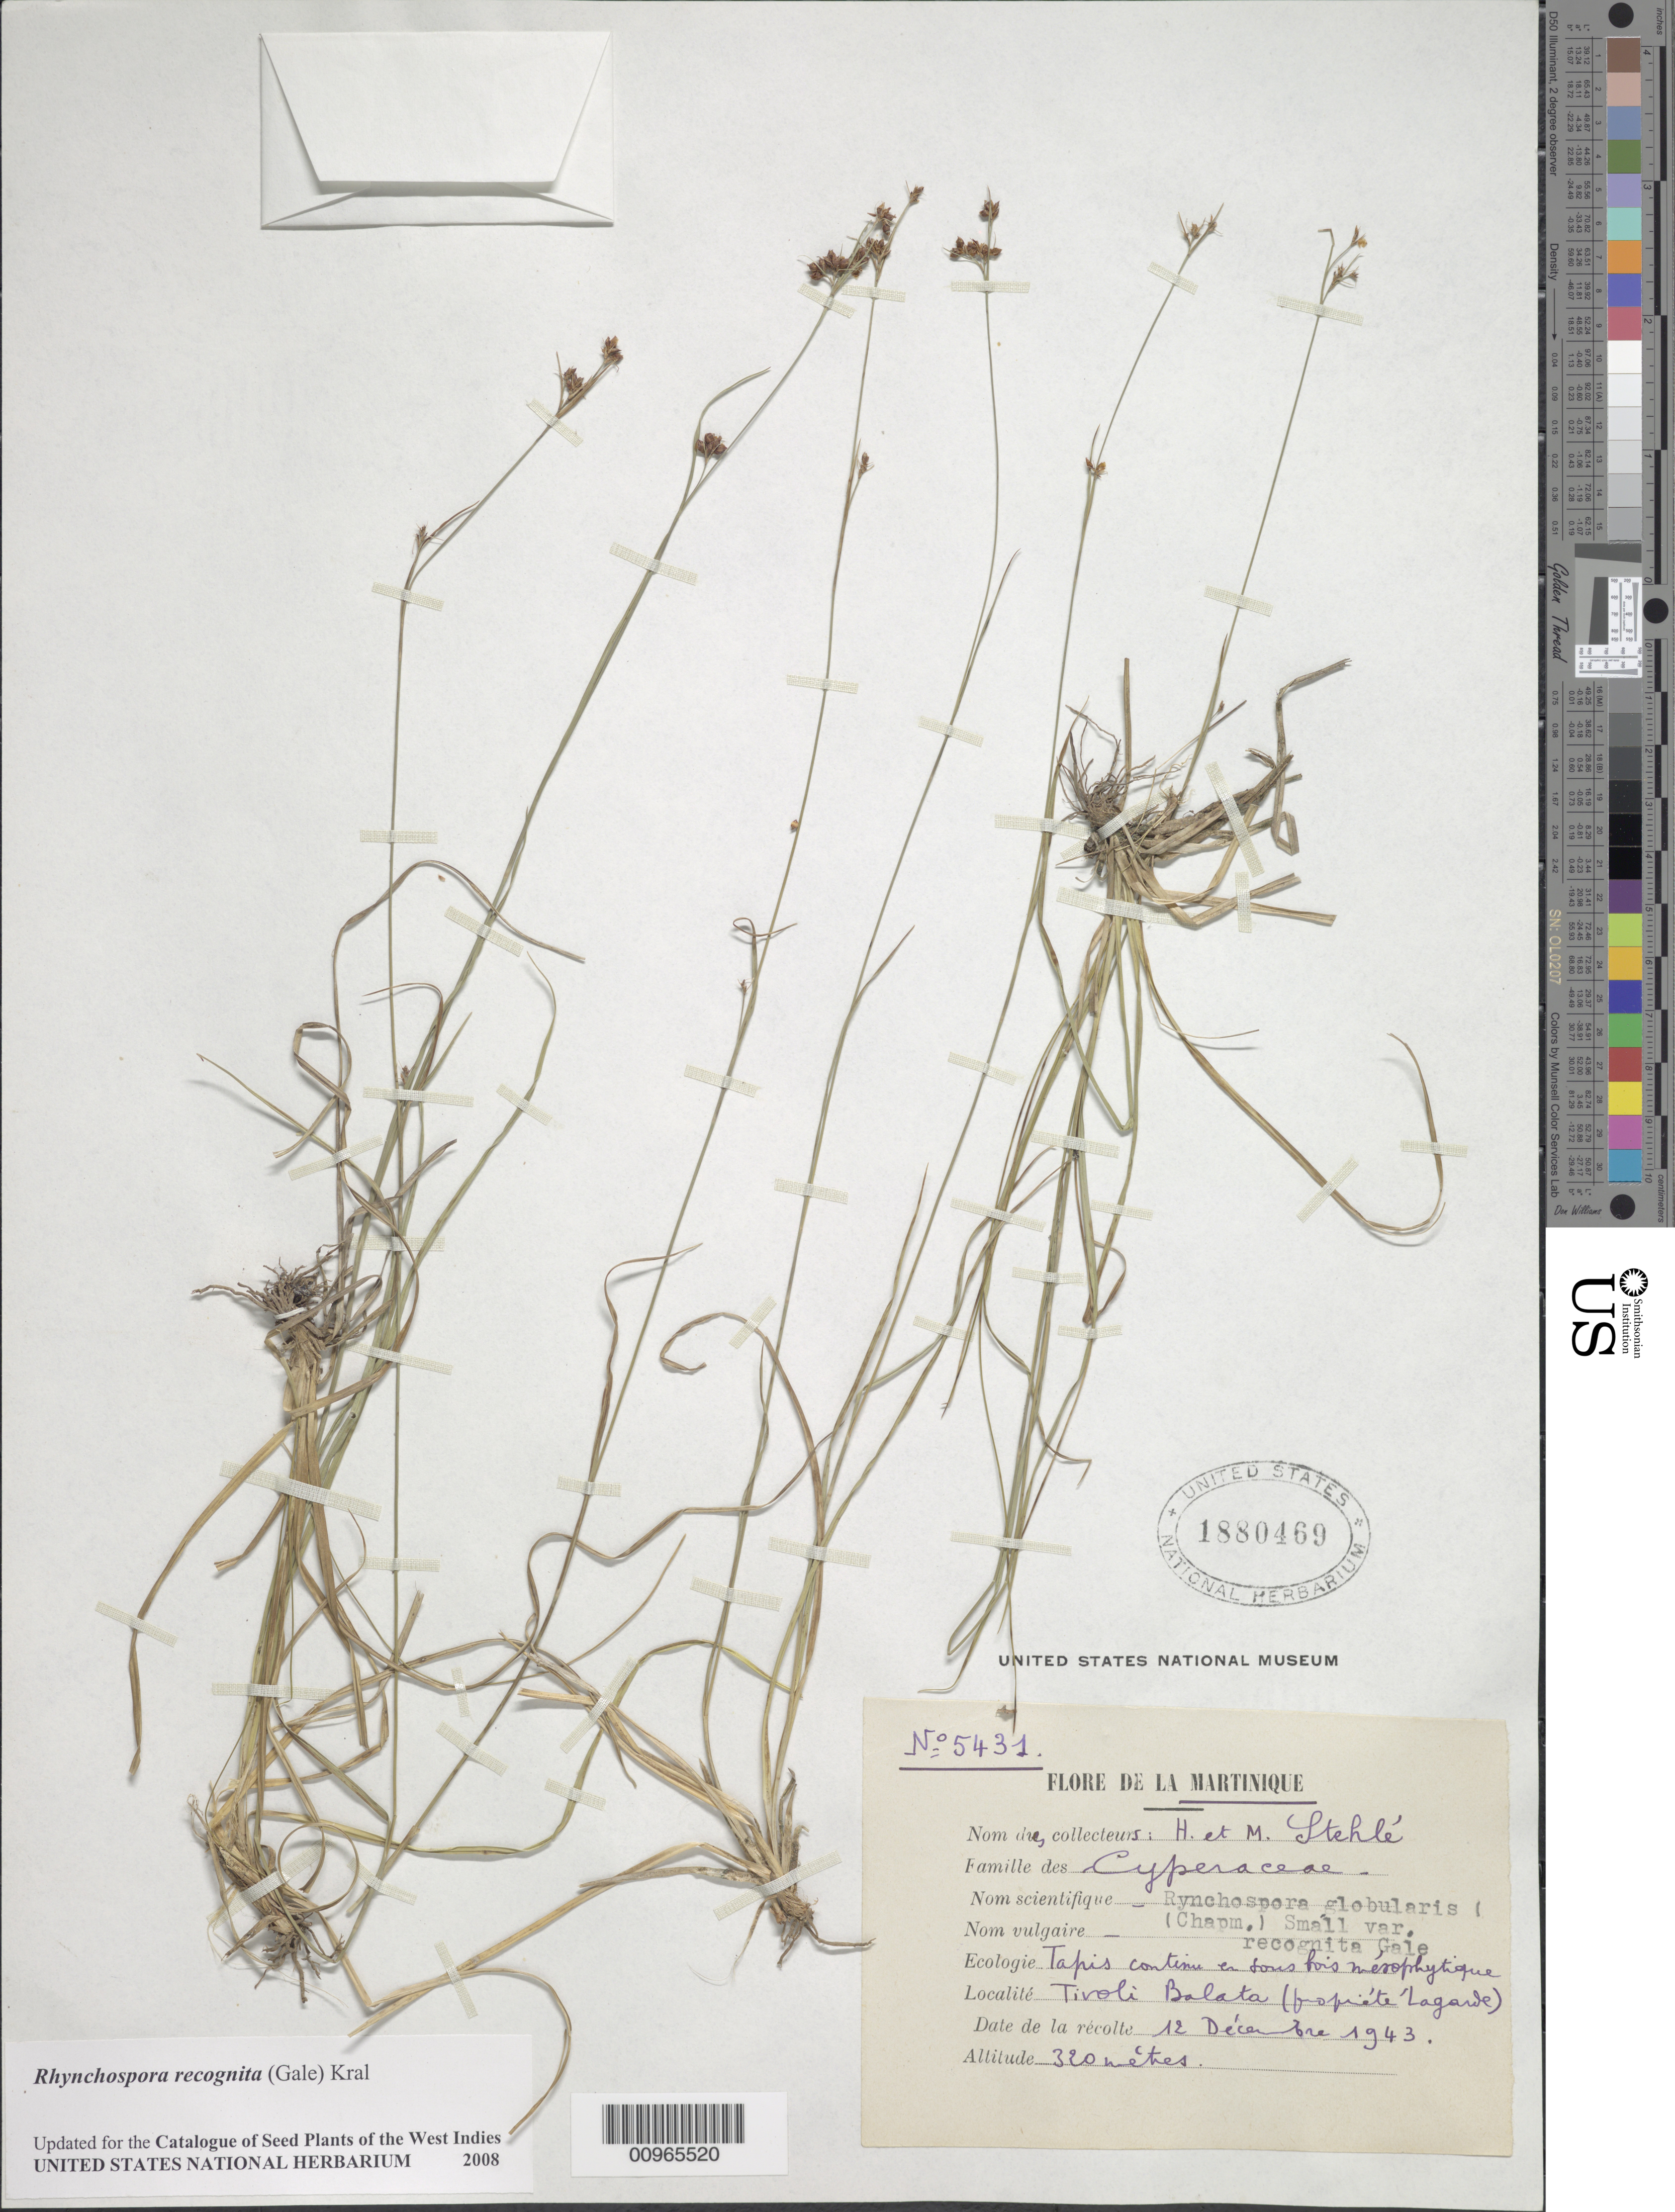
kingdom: Plantae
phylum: Tracheophyta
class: Liliopsida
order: Poales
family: Cyperaceae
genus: Rhynchospora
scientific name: Rhynchospora recognita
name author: (Gale) Kral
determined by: Strong, M. T., (US), Smithsonian Institution - National Museum of Natural History (UNITED STATES)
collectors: H. Stehlé & M. Stehlé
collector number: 5431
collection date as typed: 12 Dec 1943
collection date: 1943-12-12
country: Martinique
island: Martinique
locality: Tivoli Balata (proprète 'Lagarde)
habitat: Tapis continue en sous bois mésophytique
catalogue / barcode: US 1880469